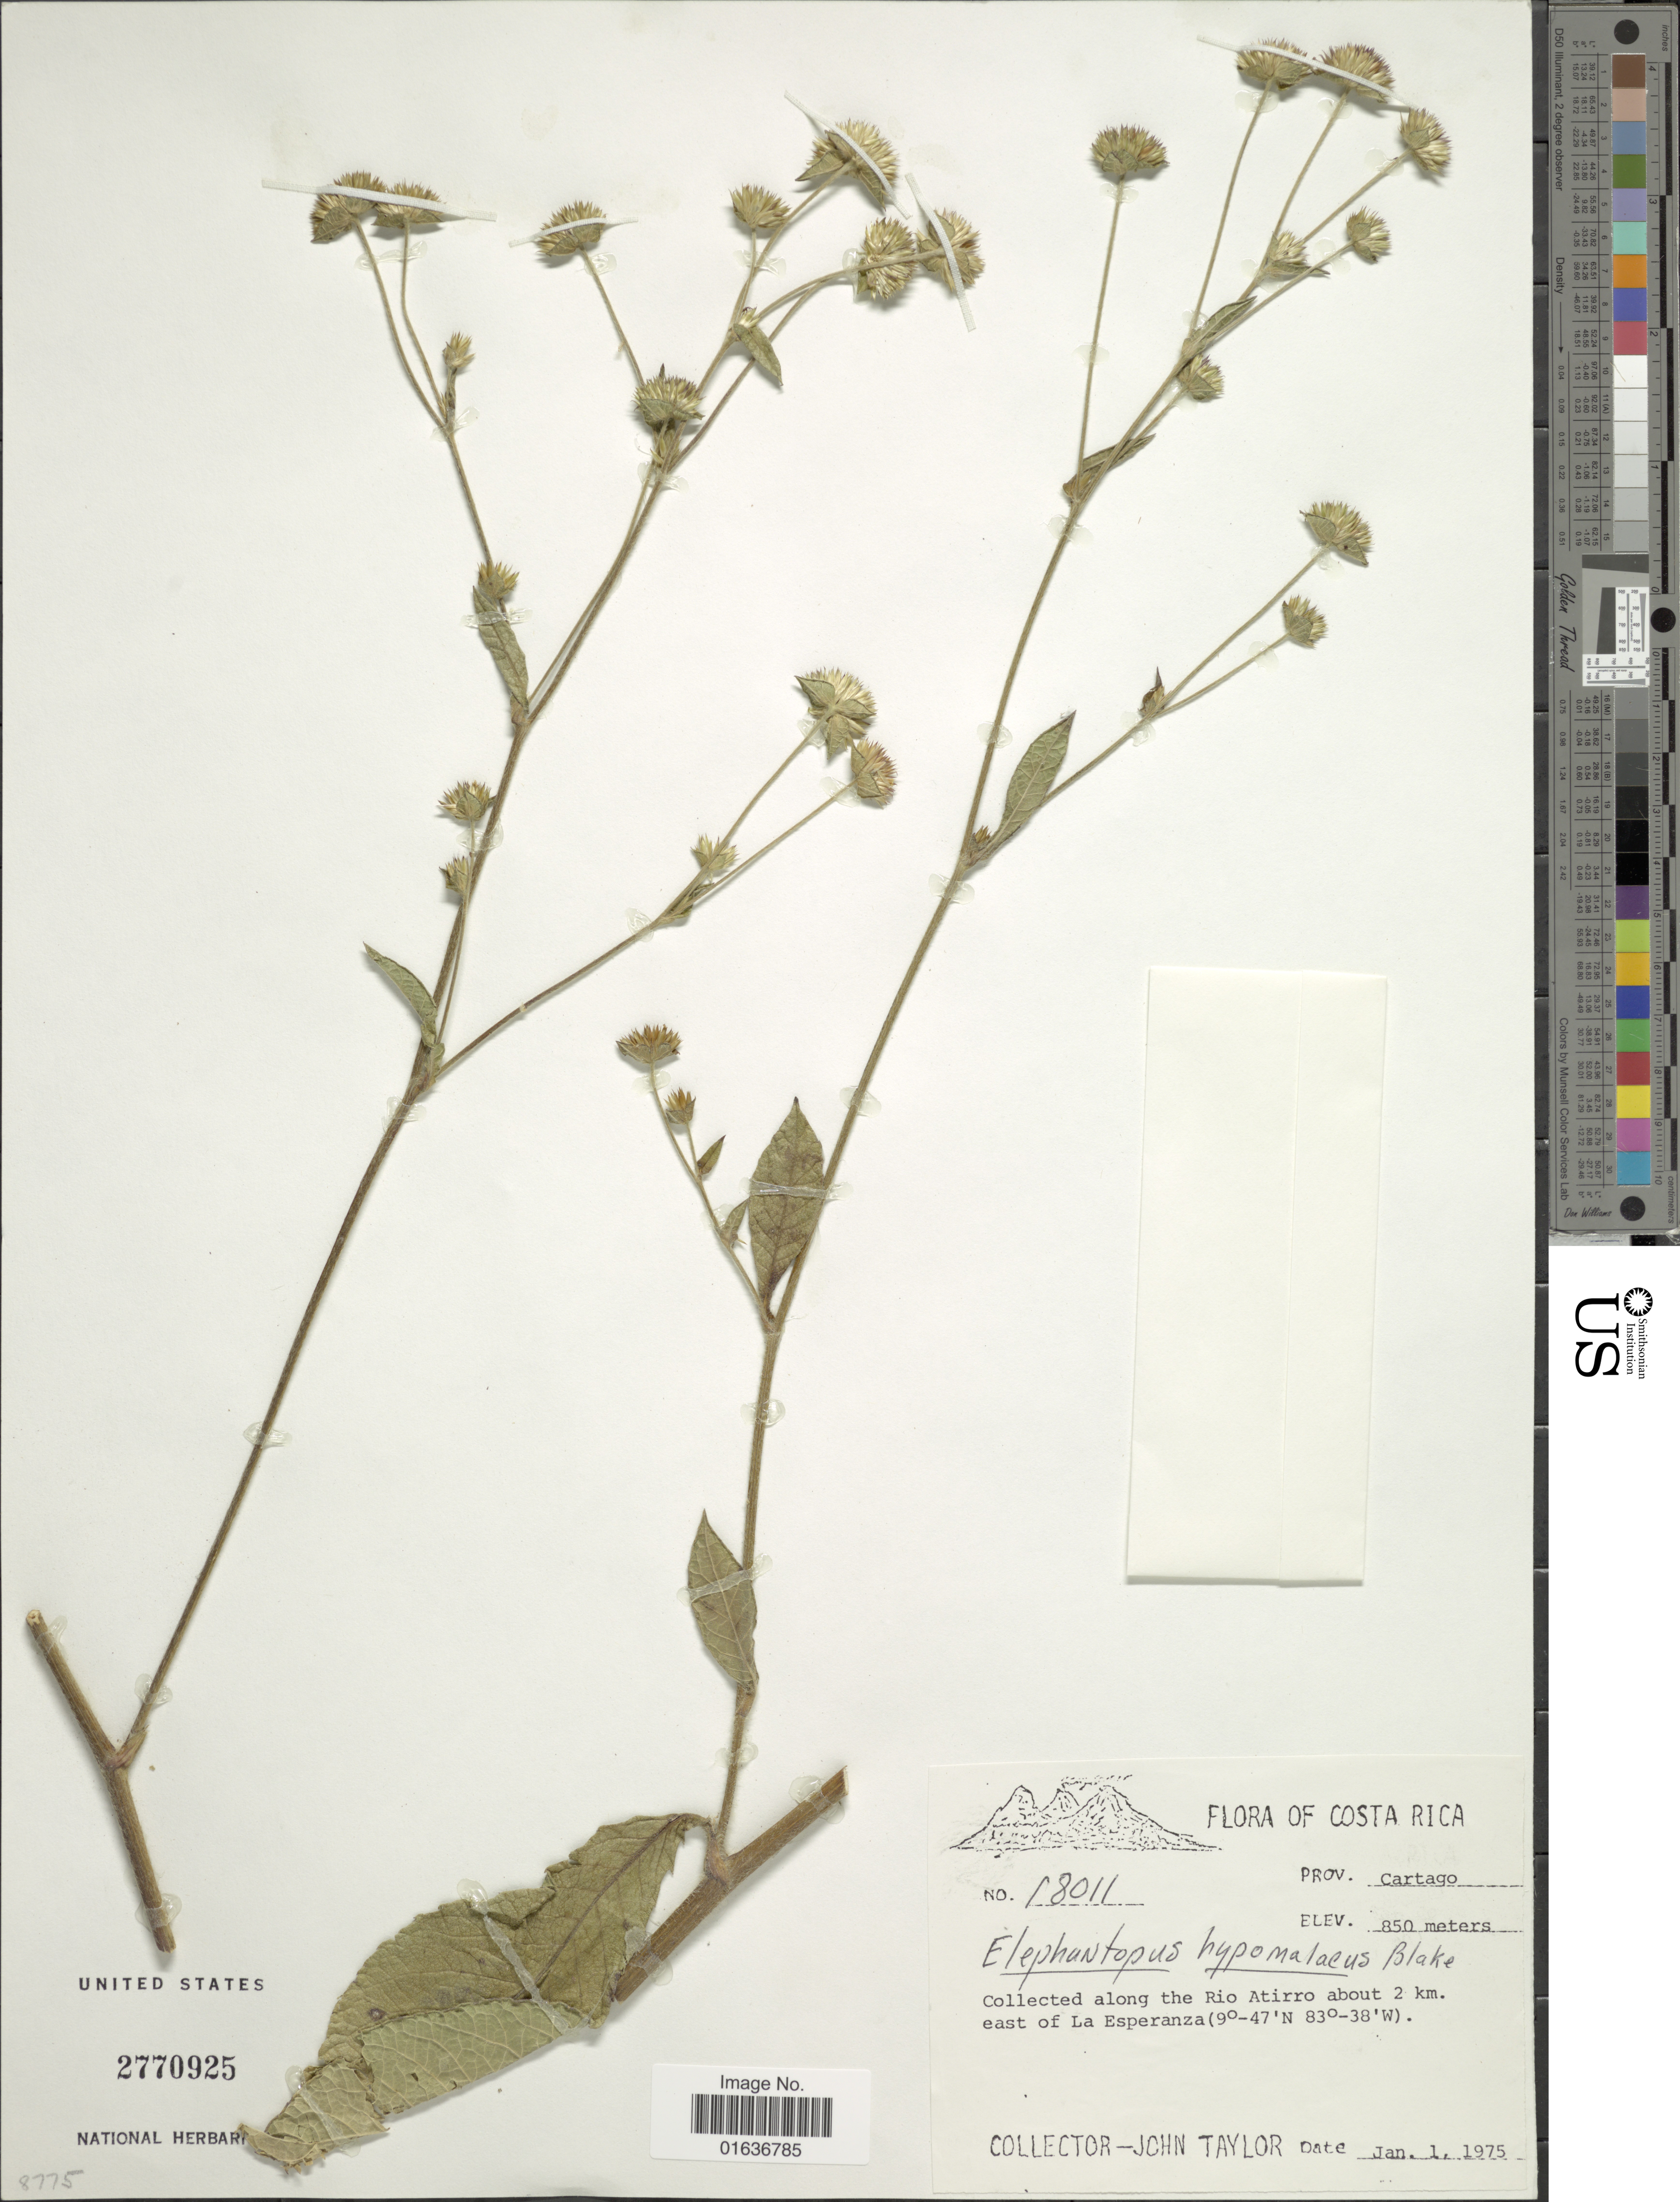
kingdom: Plantae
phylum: Tracheophyta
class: Magnoliopsida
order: Asterales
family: Asteraceae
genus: Elephantopus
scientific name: Elephantopus hypomalacus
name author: S.F. Blake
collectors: J. Taylor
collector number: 18011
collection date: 1975-01-01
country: Costa Rica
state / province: Cartago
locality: Collected along the Rio Atirro about 2 km. east of La Esperanza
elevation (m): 850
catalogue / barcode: US 2770925